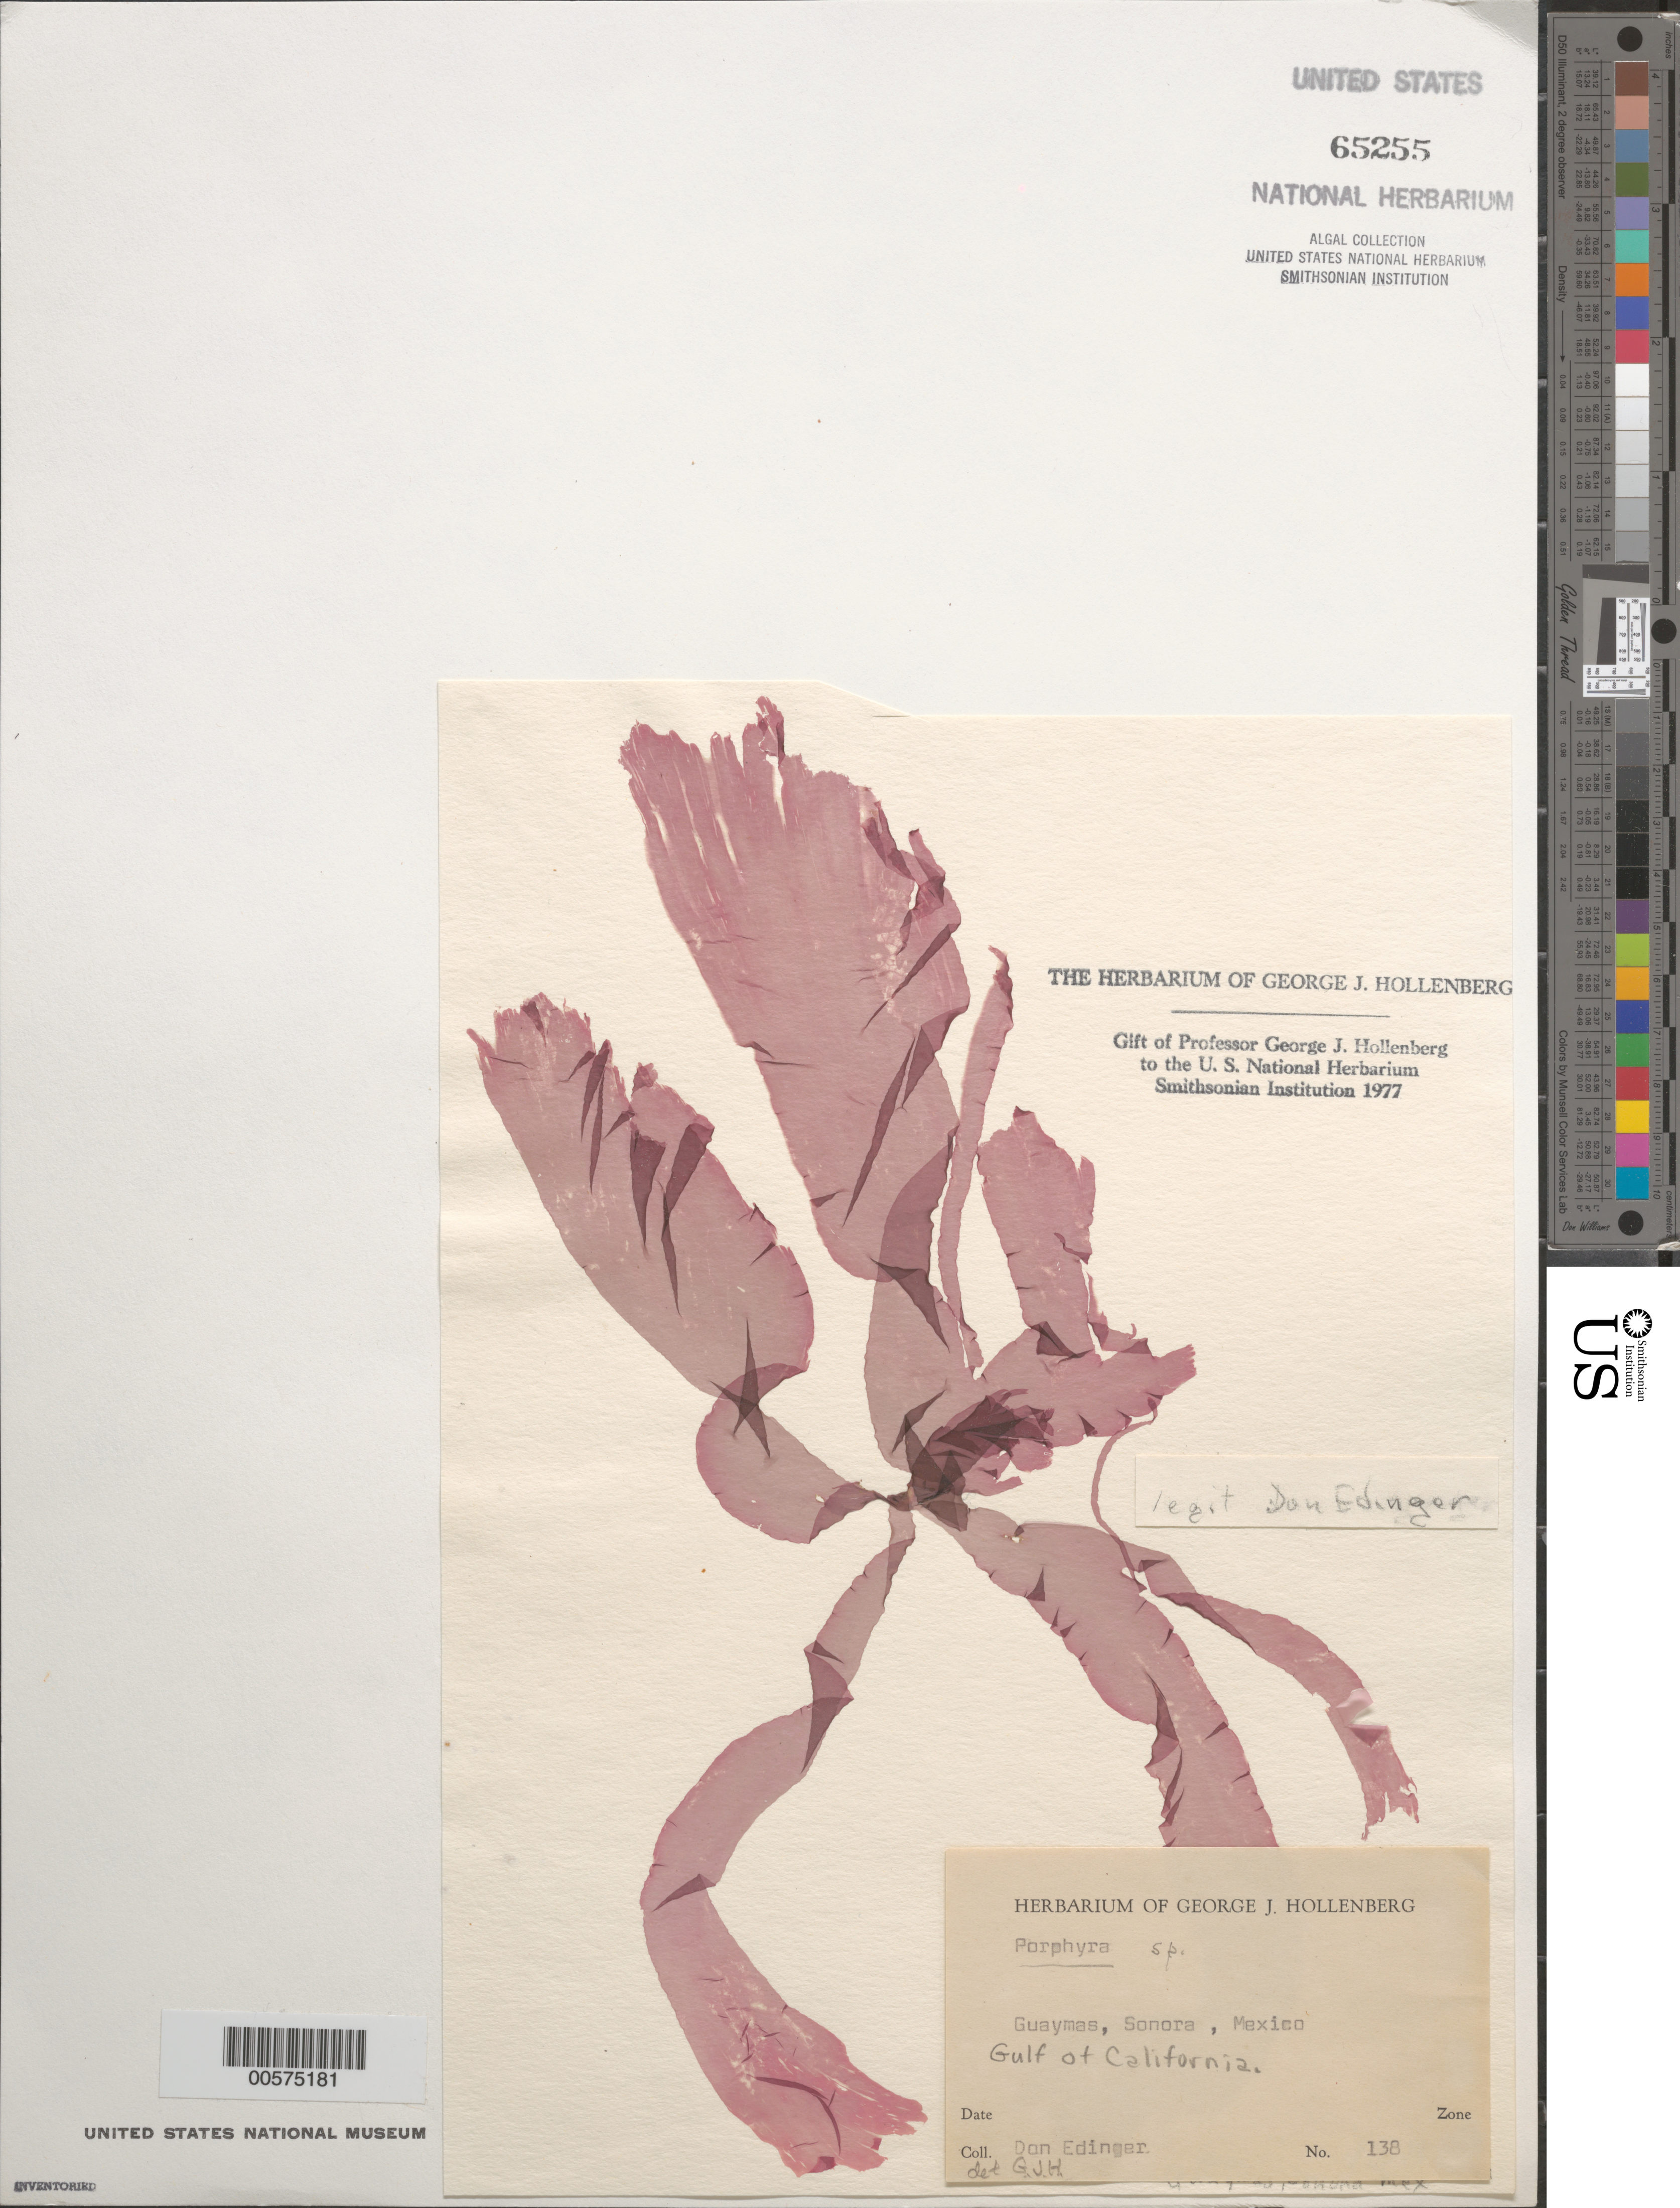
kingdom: Plantae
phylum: Rhodophyta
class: Bangiophyceae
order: Bangiales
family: Bangiaceae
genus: Porphyra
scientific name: Porphyra sp.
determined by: Hollenberg, George J.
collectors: D. Edinger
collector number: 138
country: Mexico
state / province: Sonora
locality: Guaymas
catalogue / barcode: US 65255